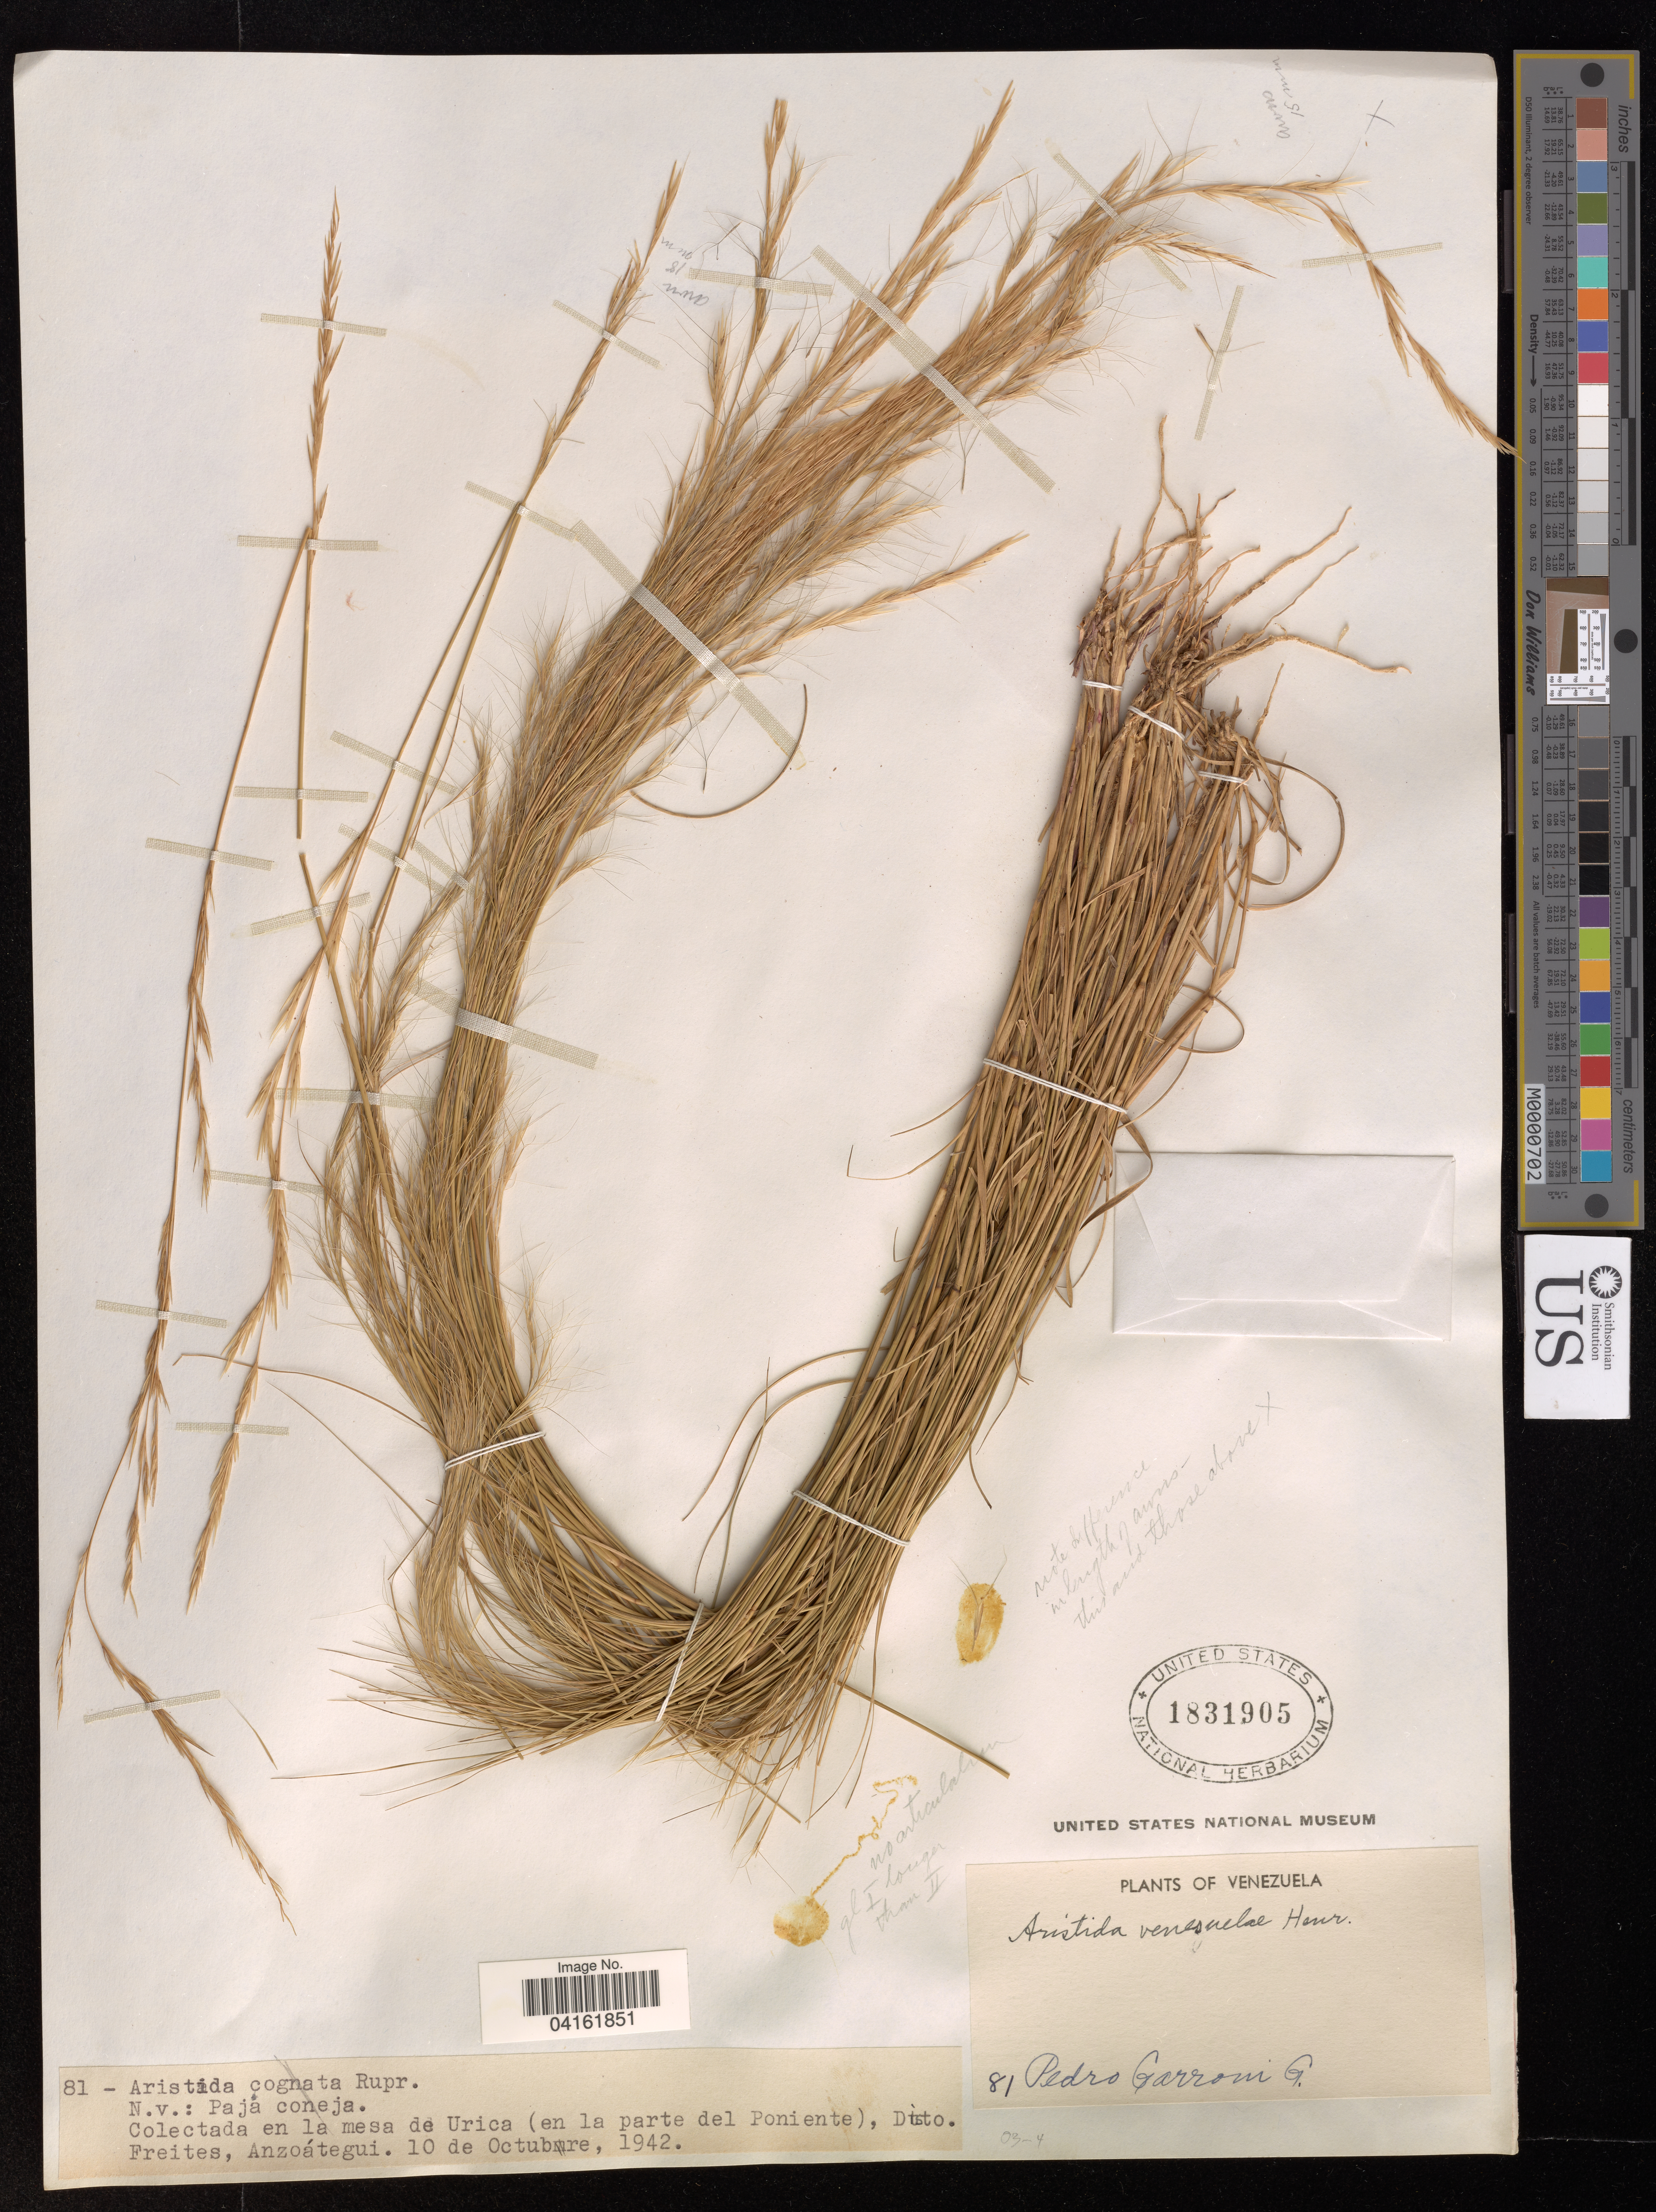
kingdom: Plantae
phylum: Tracheophyta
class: Liliopsida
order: Poales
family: Poaceae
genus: Aristida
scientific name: Aristida venesuelae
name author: Henr.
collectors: P. Garroni G.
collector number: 81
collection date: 1942-10-10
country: Venezuela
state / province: Anzoategui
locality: En la mesa de Urica (en la parte del Poniente), Ditto*. Freites.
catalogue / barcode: US 1831905